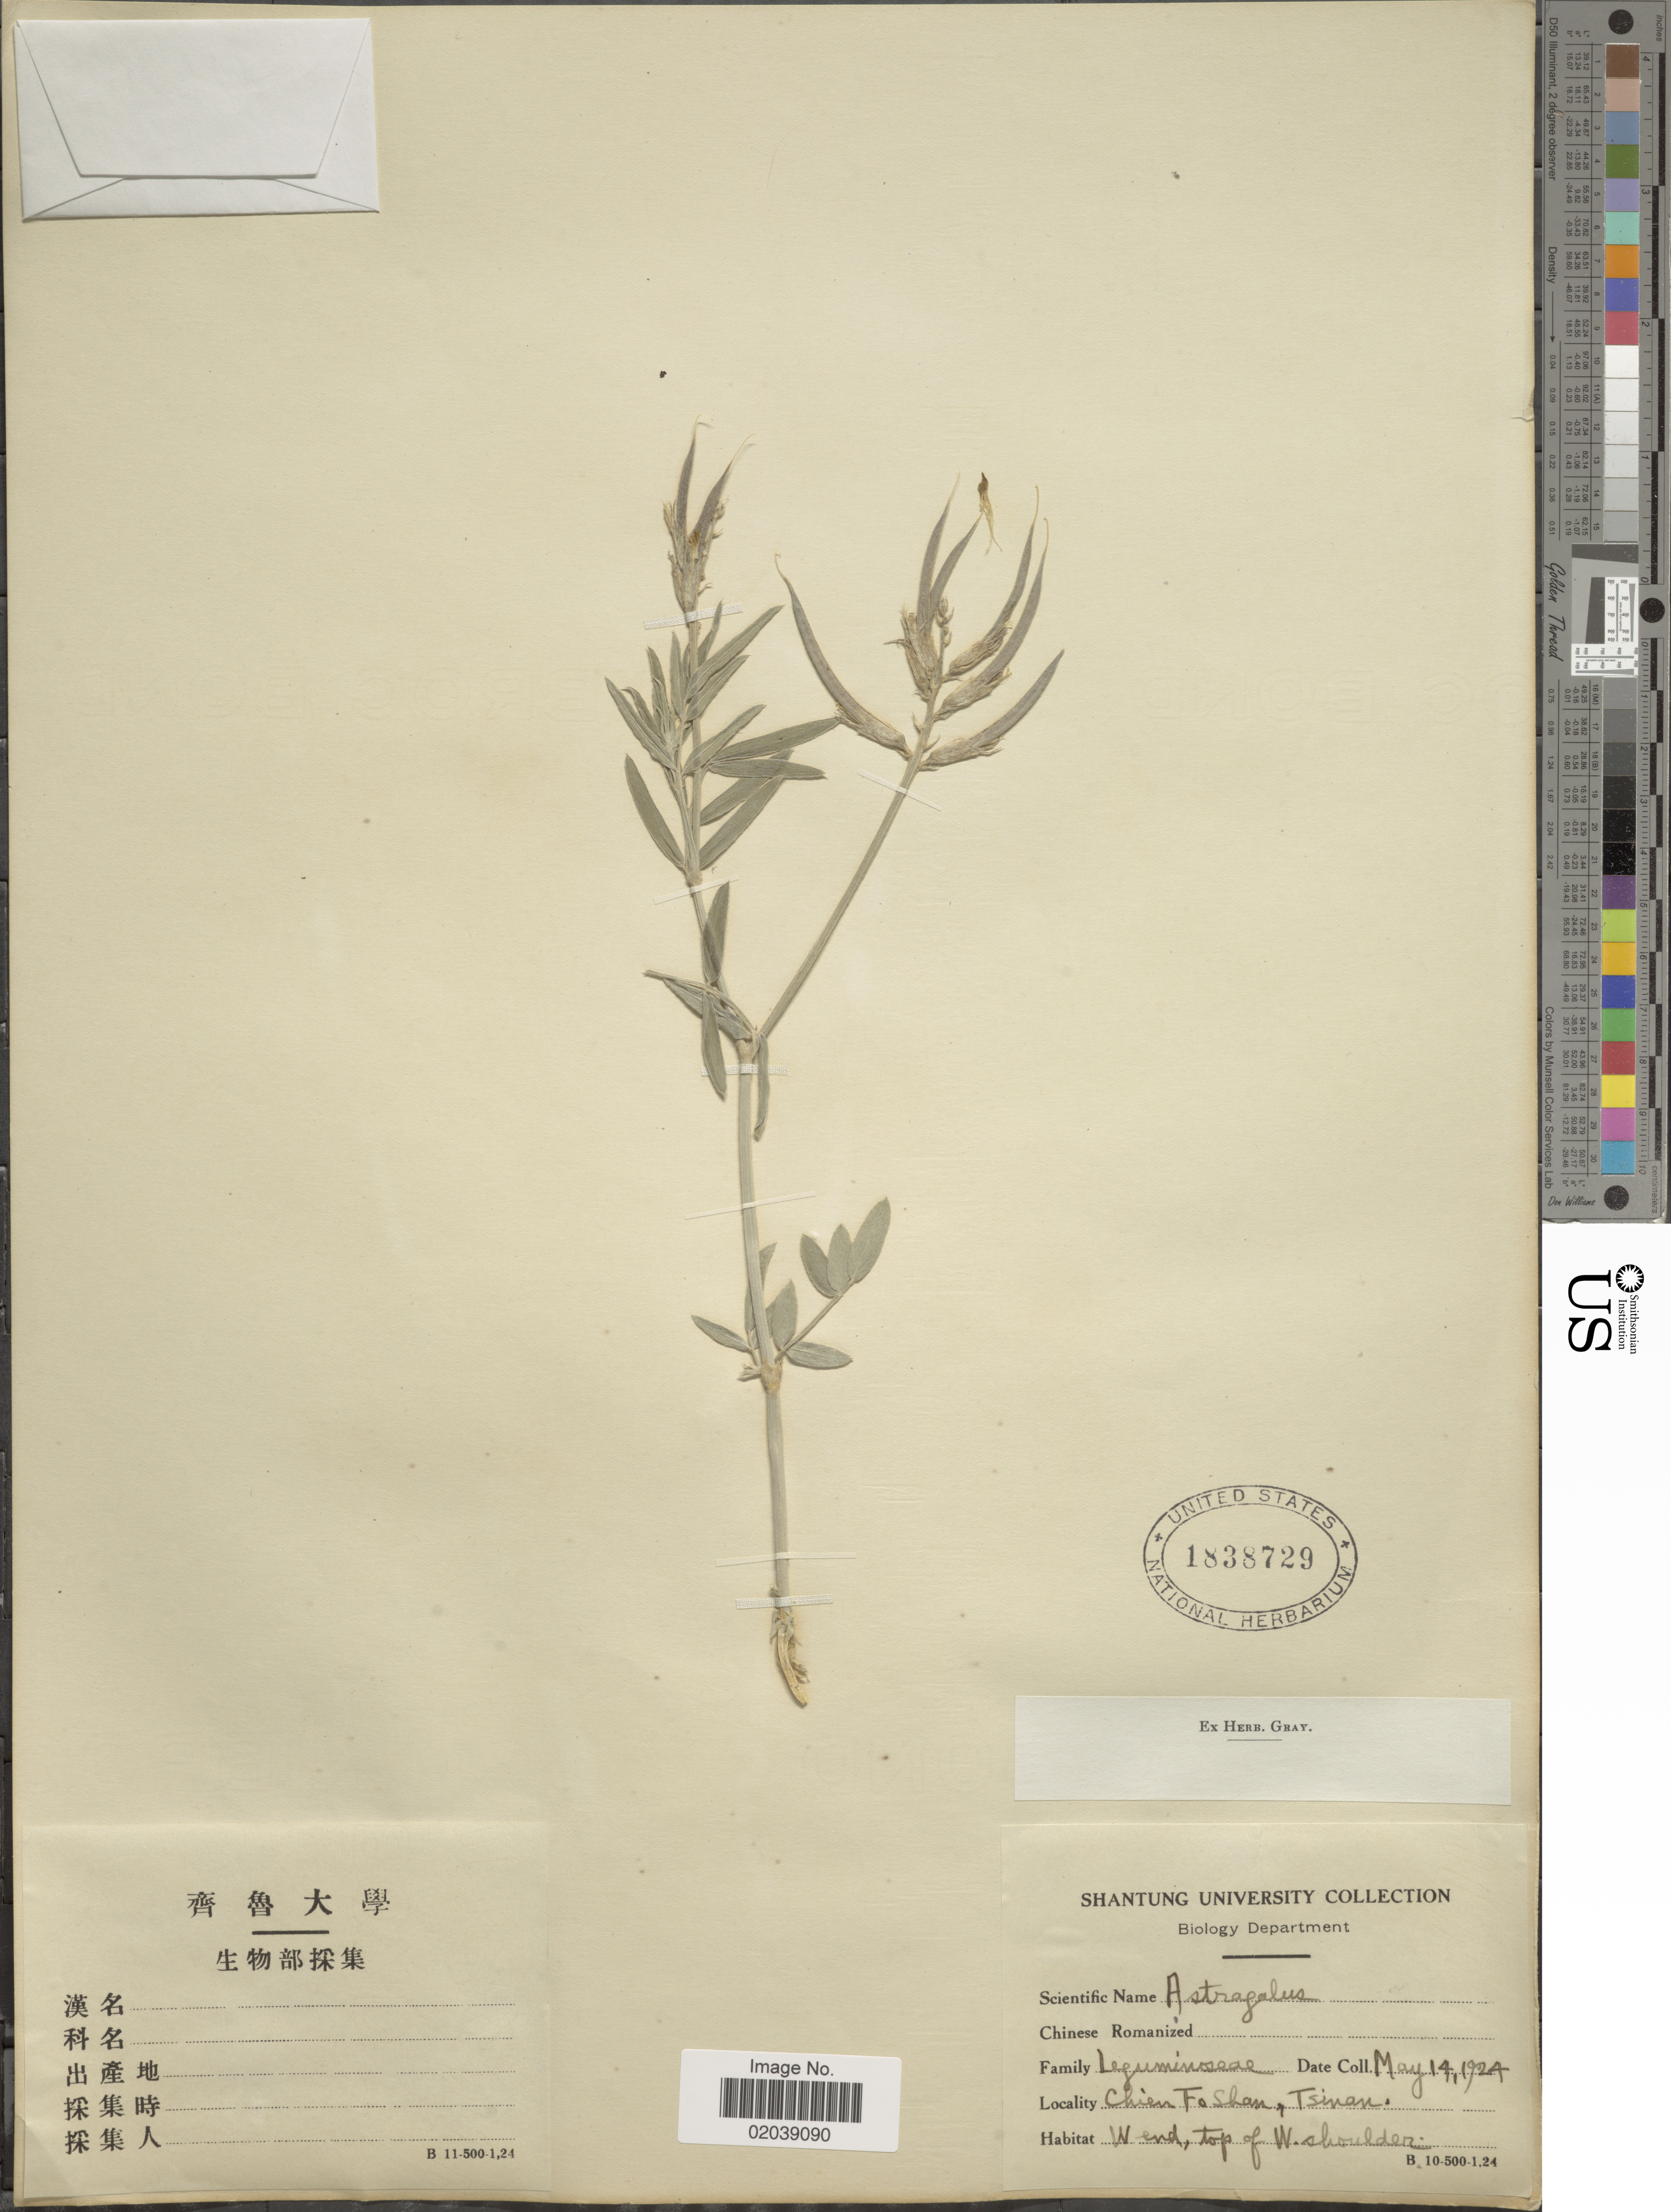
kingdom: Plantae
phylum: Tracheophyta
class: Magnoliopsida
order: Fabales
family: Fabaceae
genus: Astragalus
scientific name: Astragalus sp.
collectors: ex herb. Gray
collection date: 1924-05-14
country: China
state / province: Shandong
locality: Chien Fo Shan, Tsinan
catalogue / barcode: US 1838729